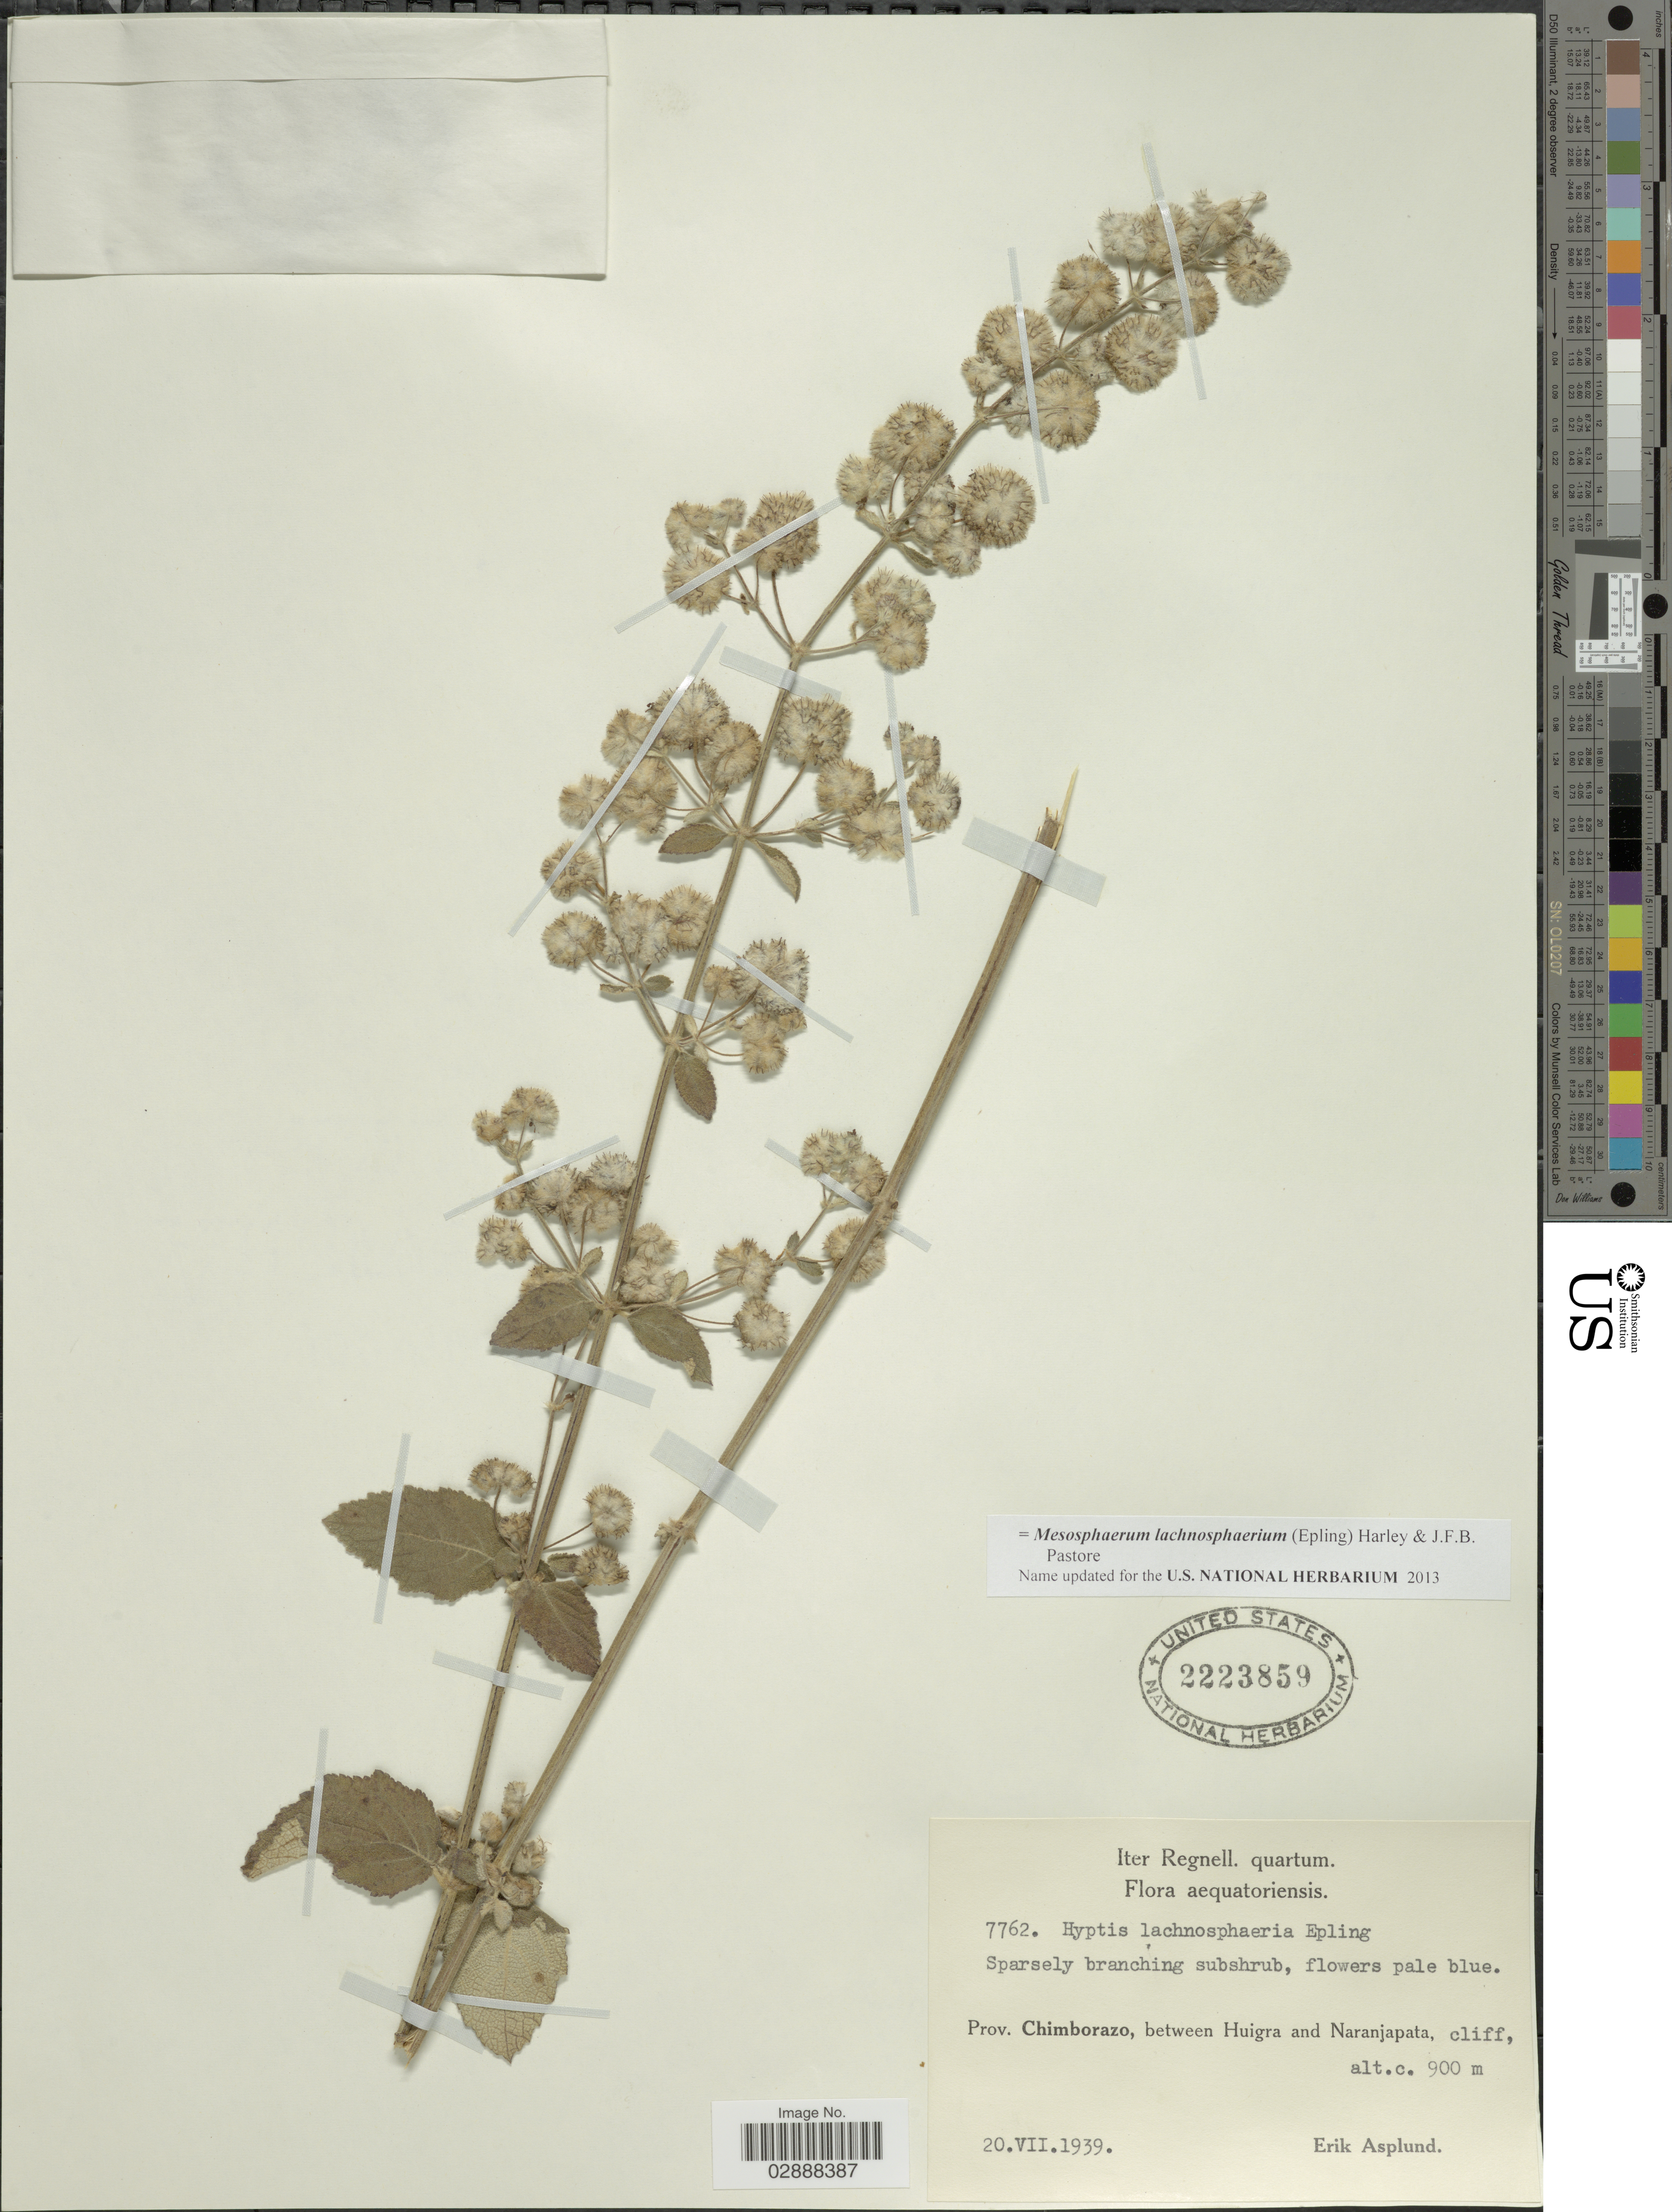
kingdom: Plantae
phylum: Tracheophyta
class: Magnoliopsida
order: Lamiales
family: Lamiaceae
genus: Mesosphaerum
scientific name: Mesosphaerum lachnosphaerium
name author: (Epling) Harley & J.F.B. Pastore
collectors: E. Asplund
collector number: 7762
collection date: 1939-07-20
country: Ecuador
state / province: Chimborazo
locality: Between Huigra and Naranjapata, cliff.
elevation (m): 900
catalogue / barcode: US 2223859